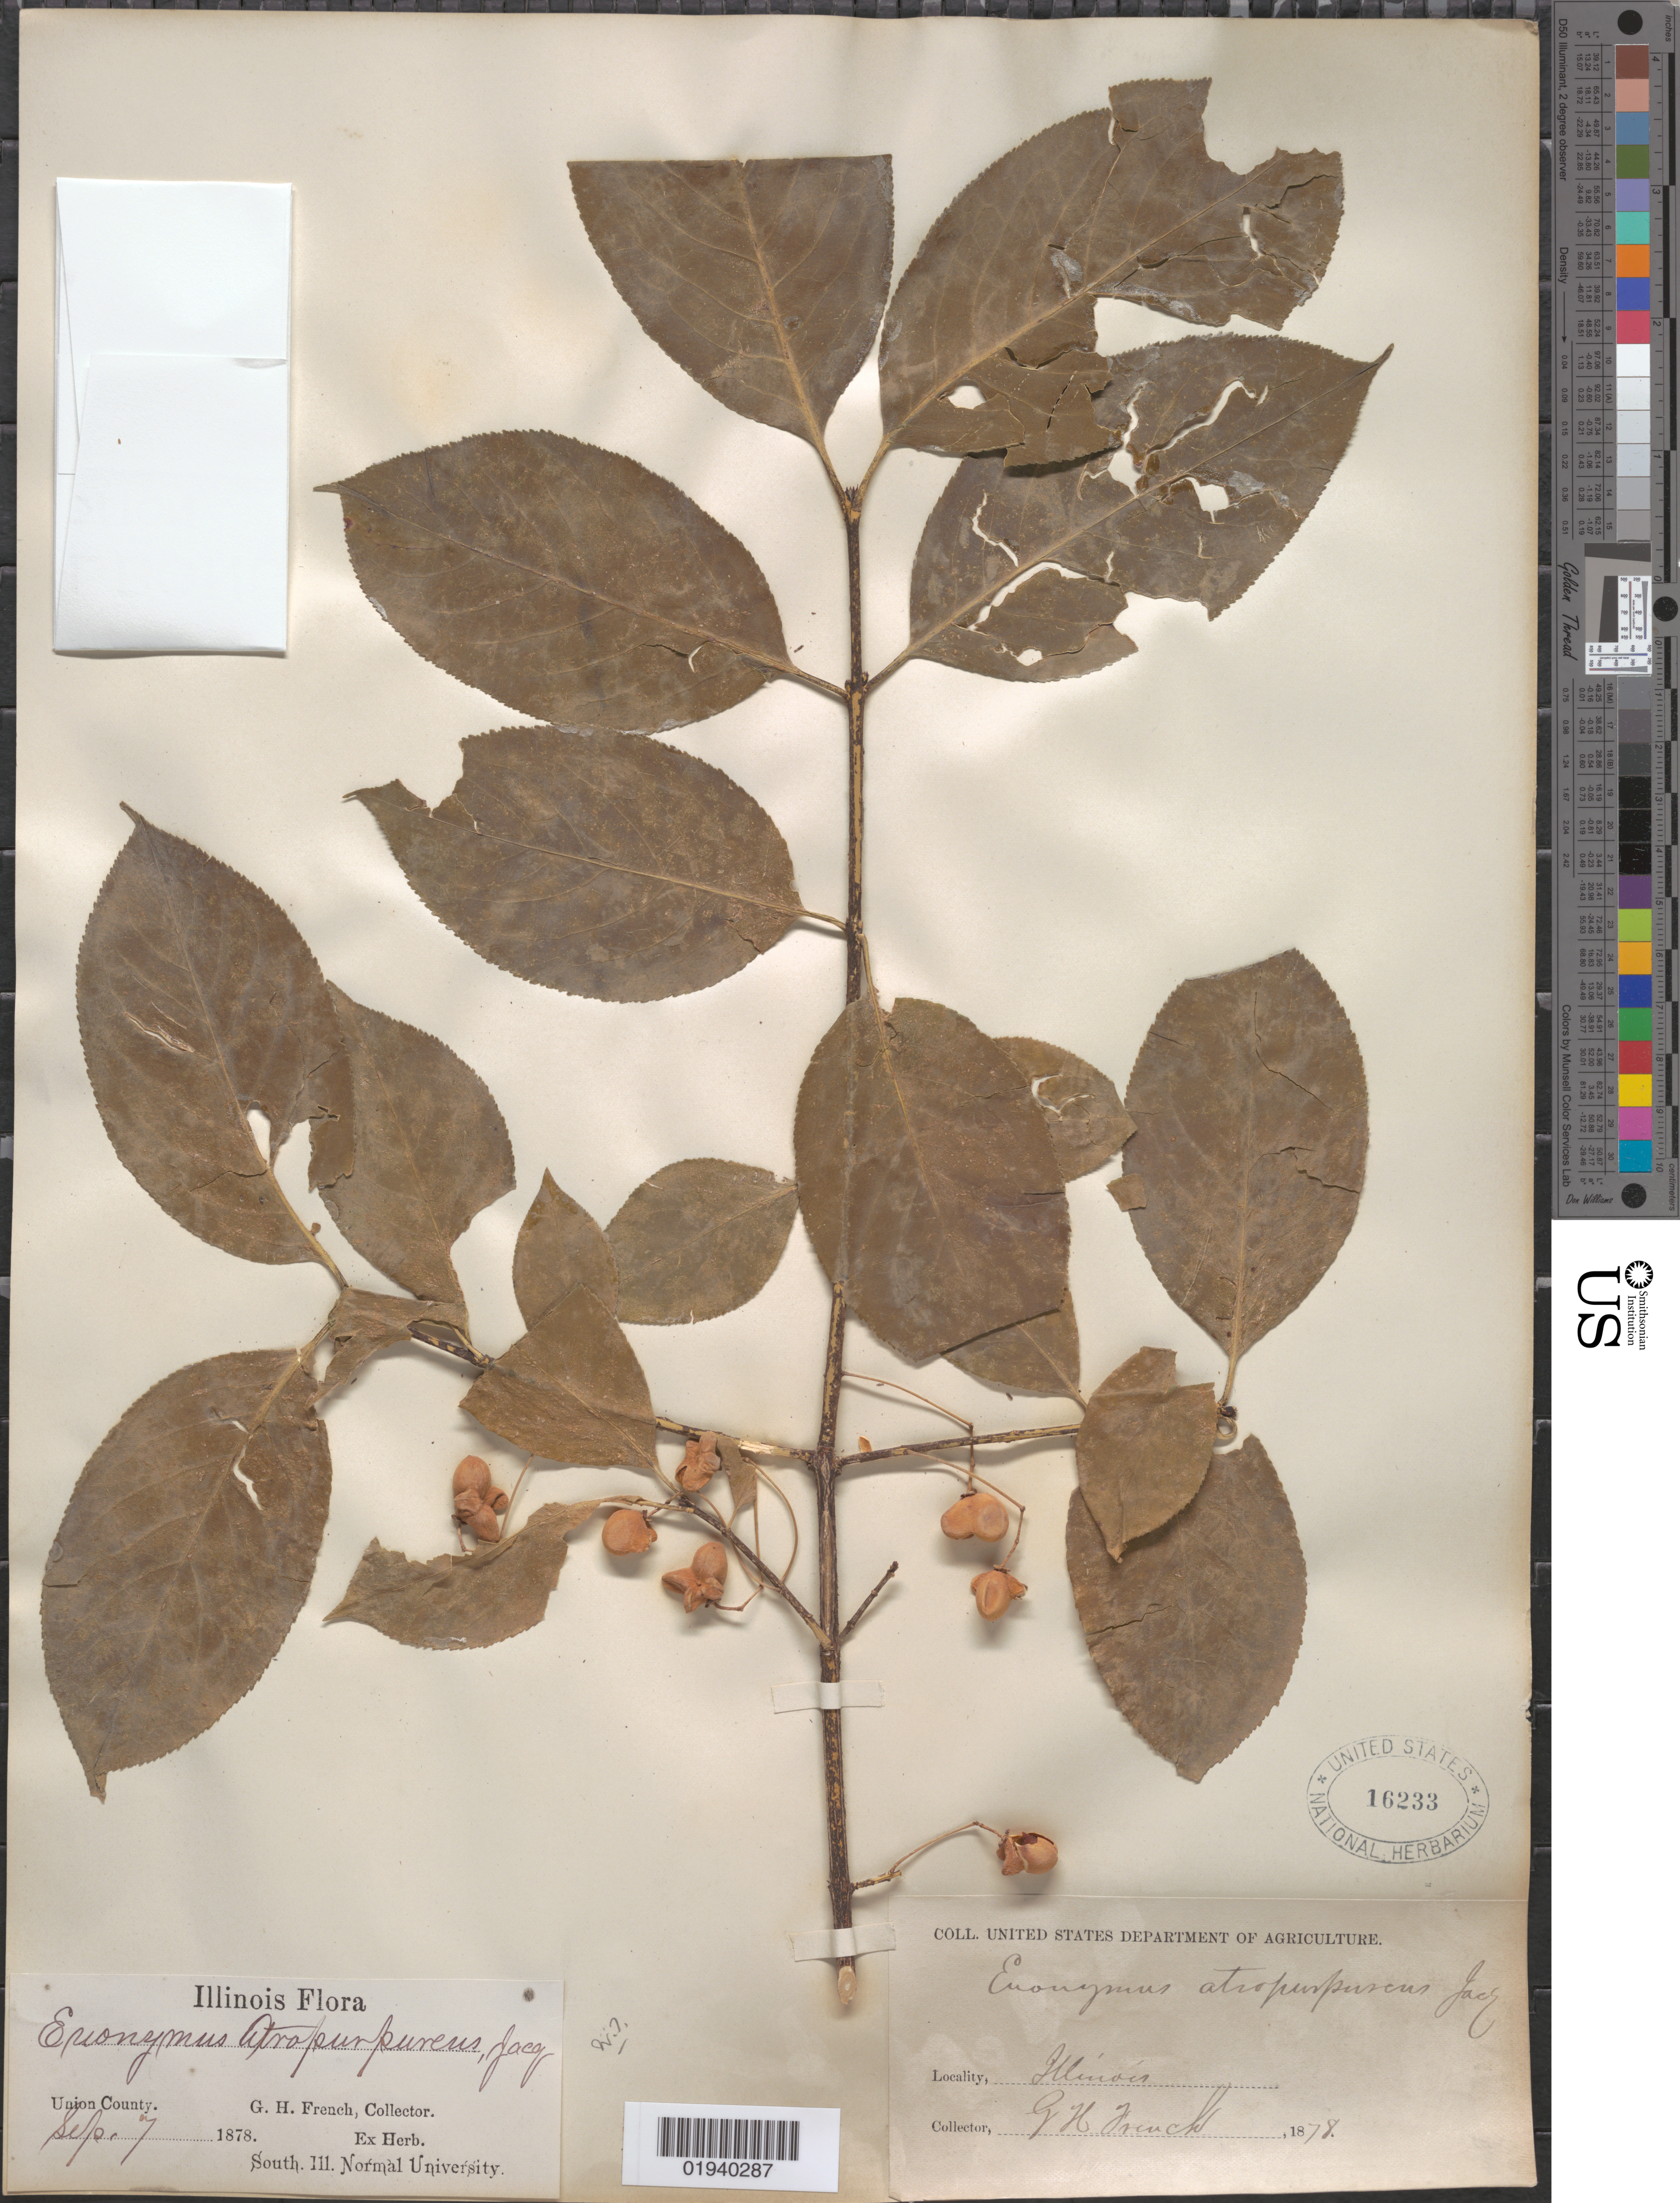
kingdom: Plantae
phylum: Tracheophyta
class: Magnoliopsida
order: Celastrales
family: Celastraceae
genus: Euonymus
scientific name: Euonymus atropurpureus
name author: Jacq.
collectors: G. H. French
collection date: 1878-09-07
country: United States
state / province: Illinois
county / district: Union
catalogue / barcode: US 16233